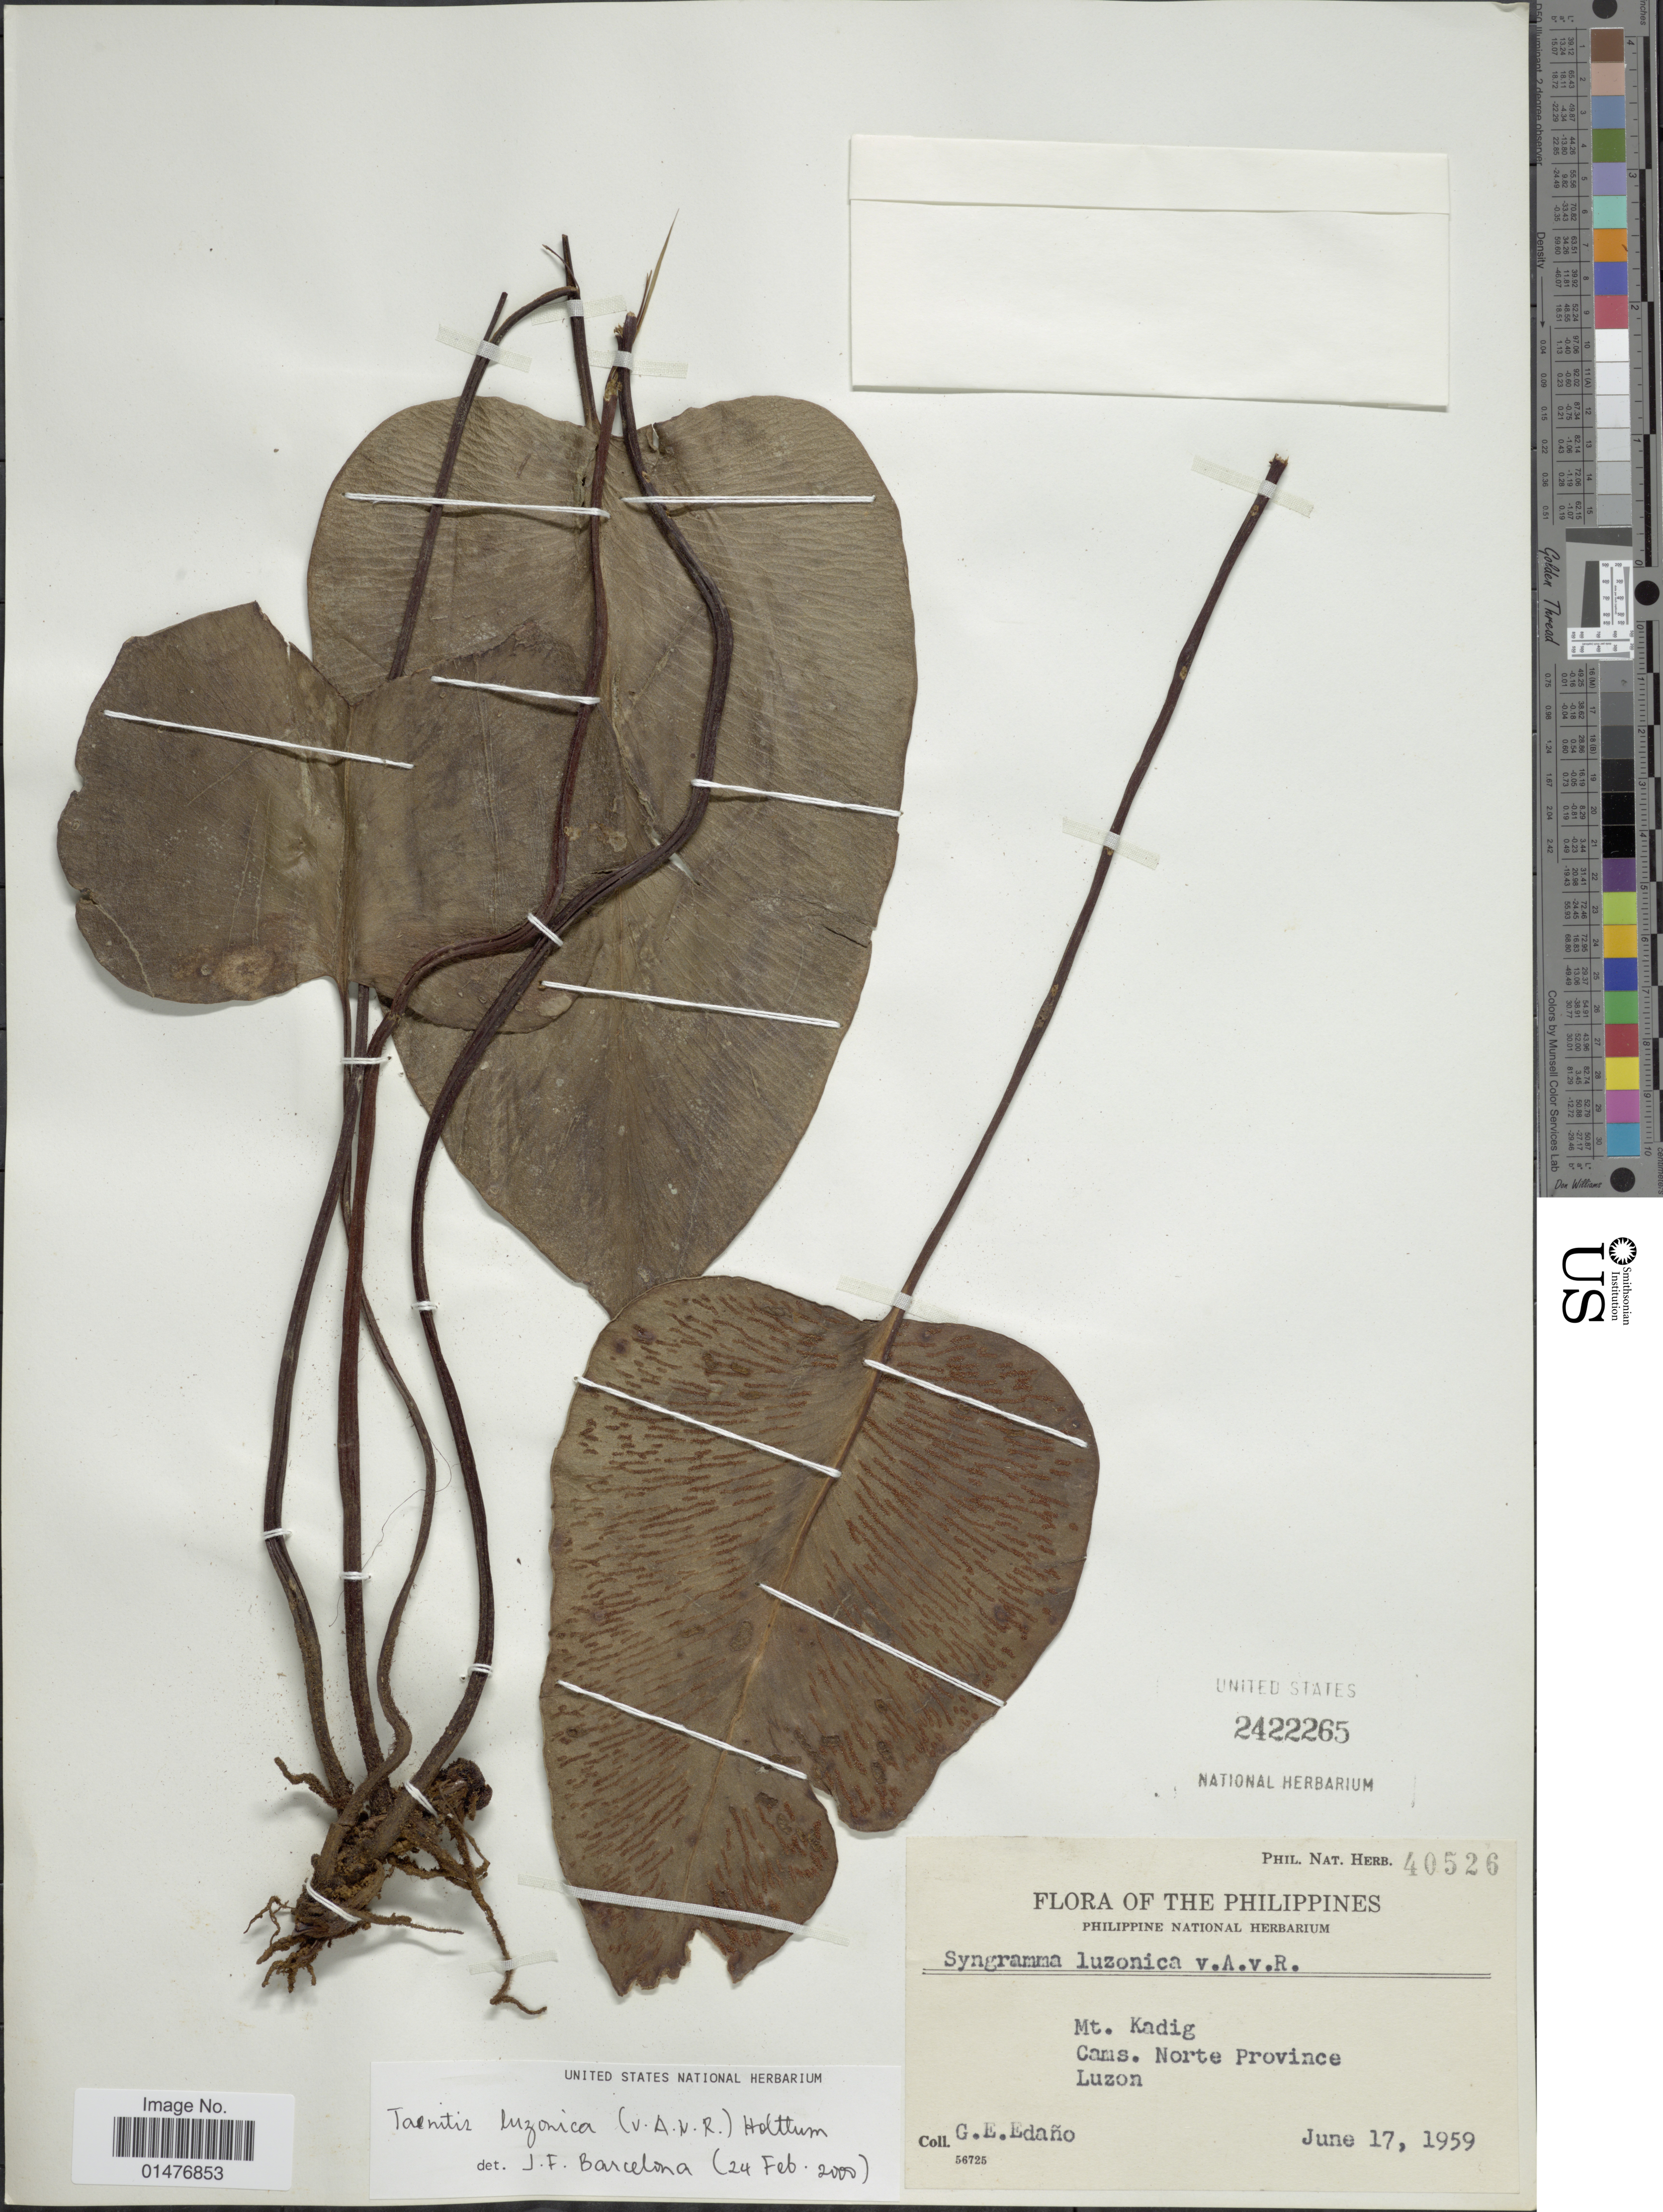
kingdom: Plantae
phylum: Tracheophyta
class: Polypodiopsida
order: Polypodiales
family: Pteridaceae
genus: Taenitis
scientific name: Taenitis luzonica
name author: Alderw.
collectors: G. E. Edaño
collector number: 40526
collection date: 1959-06-17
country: Philippines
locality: Mt. Kadig, Cams. Norte Province, Luzon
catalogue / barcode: US 2422265